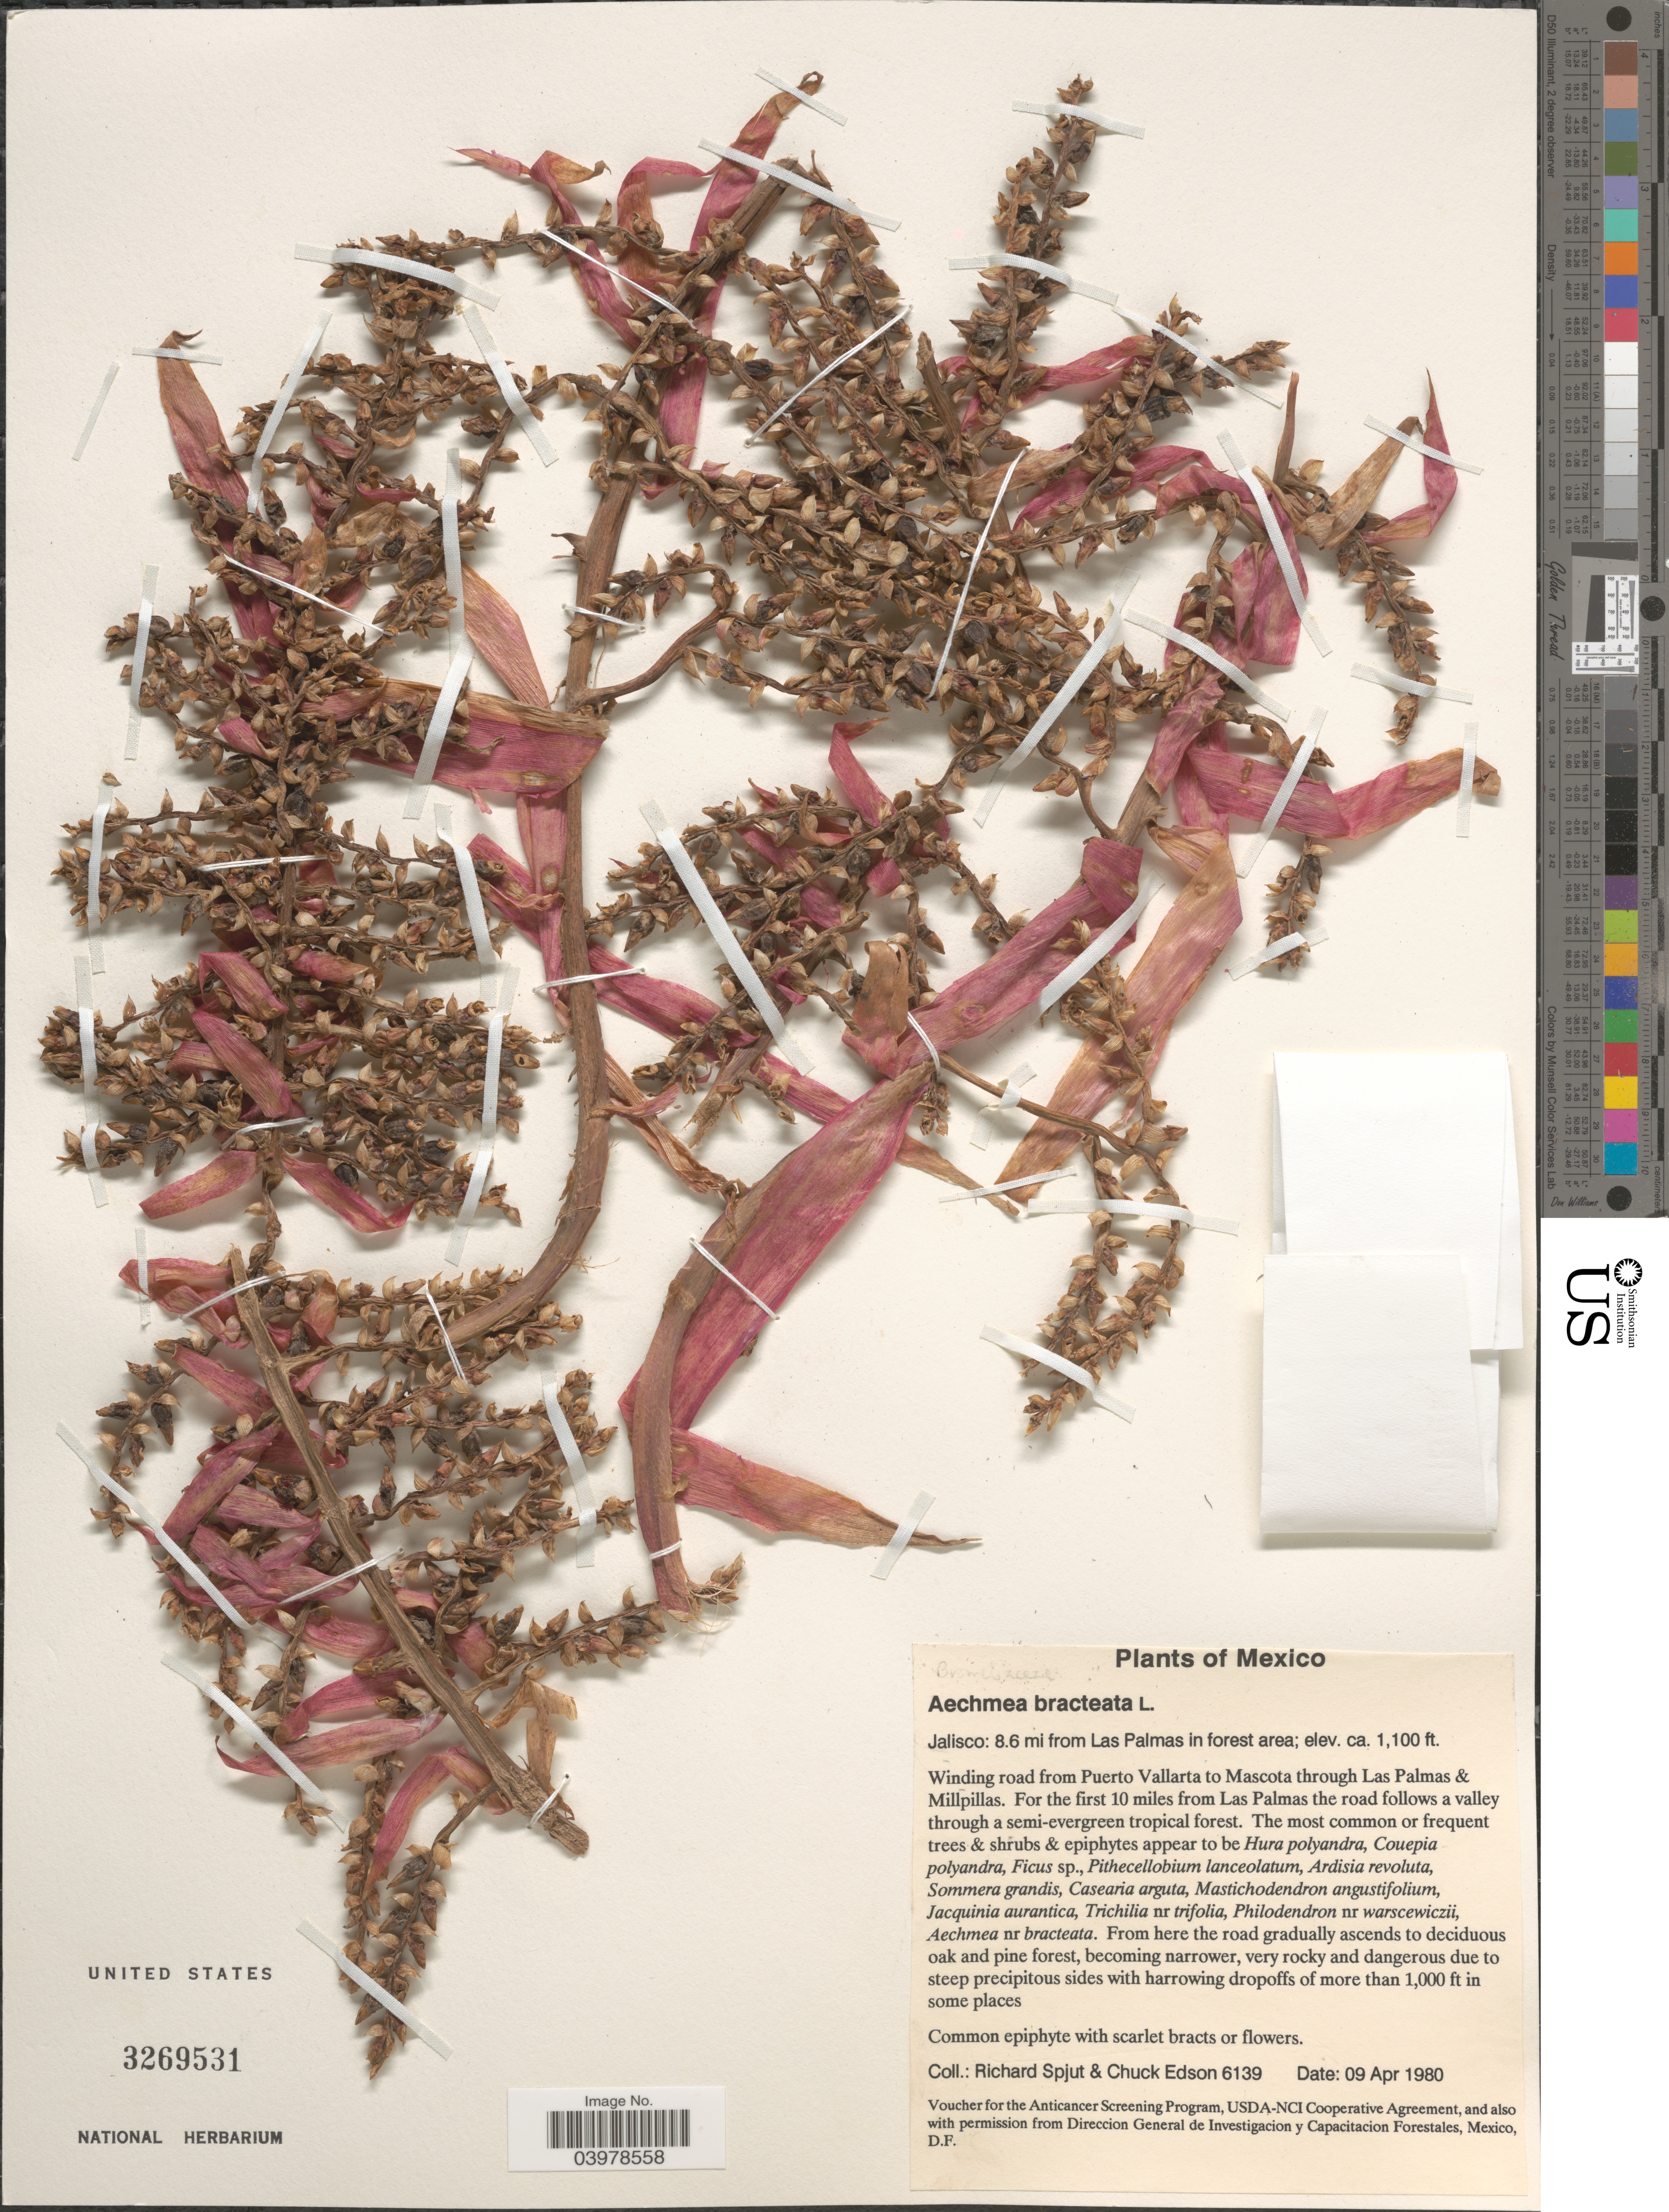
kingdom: Plantae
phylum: Tracheophyta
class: Liliopsida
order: Poales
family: Bromeliaceae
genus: Aechmea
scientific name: Aechmea bracteata var. bracteata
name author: (Sw.) Griseb.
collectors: R. Spjut & C. Edson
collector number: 6139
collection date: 1980-04-09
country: Mexico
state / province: Jalisco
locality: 8.6 mi from Las Palmas in forest area. Winding road from Puerto Vallarta to Mascota through Las Palmas & Millpillas. For the first 10 miles from Las Palmas the road follows a valley through a semi-evergreen tropical forest.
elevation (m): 335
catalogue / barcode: US 3269531